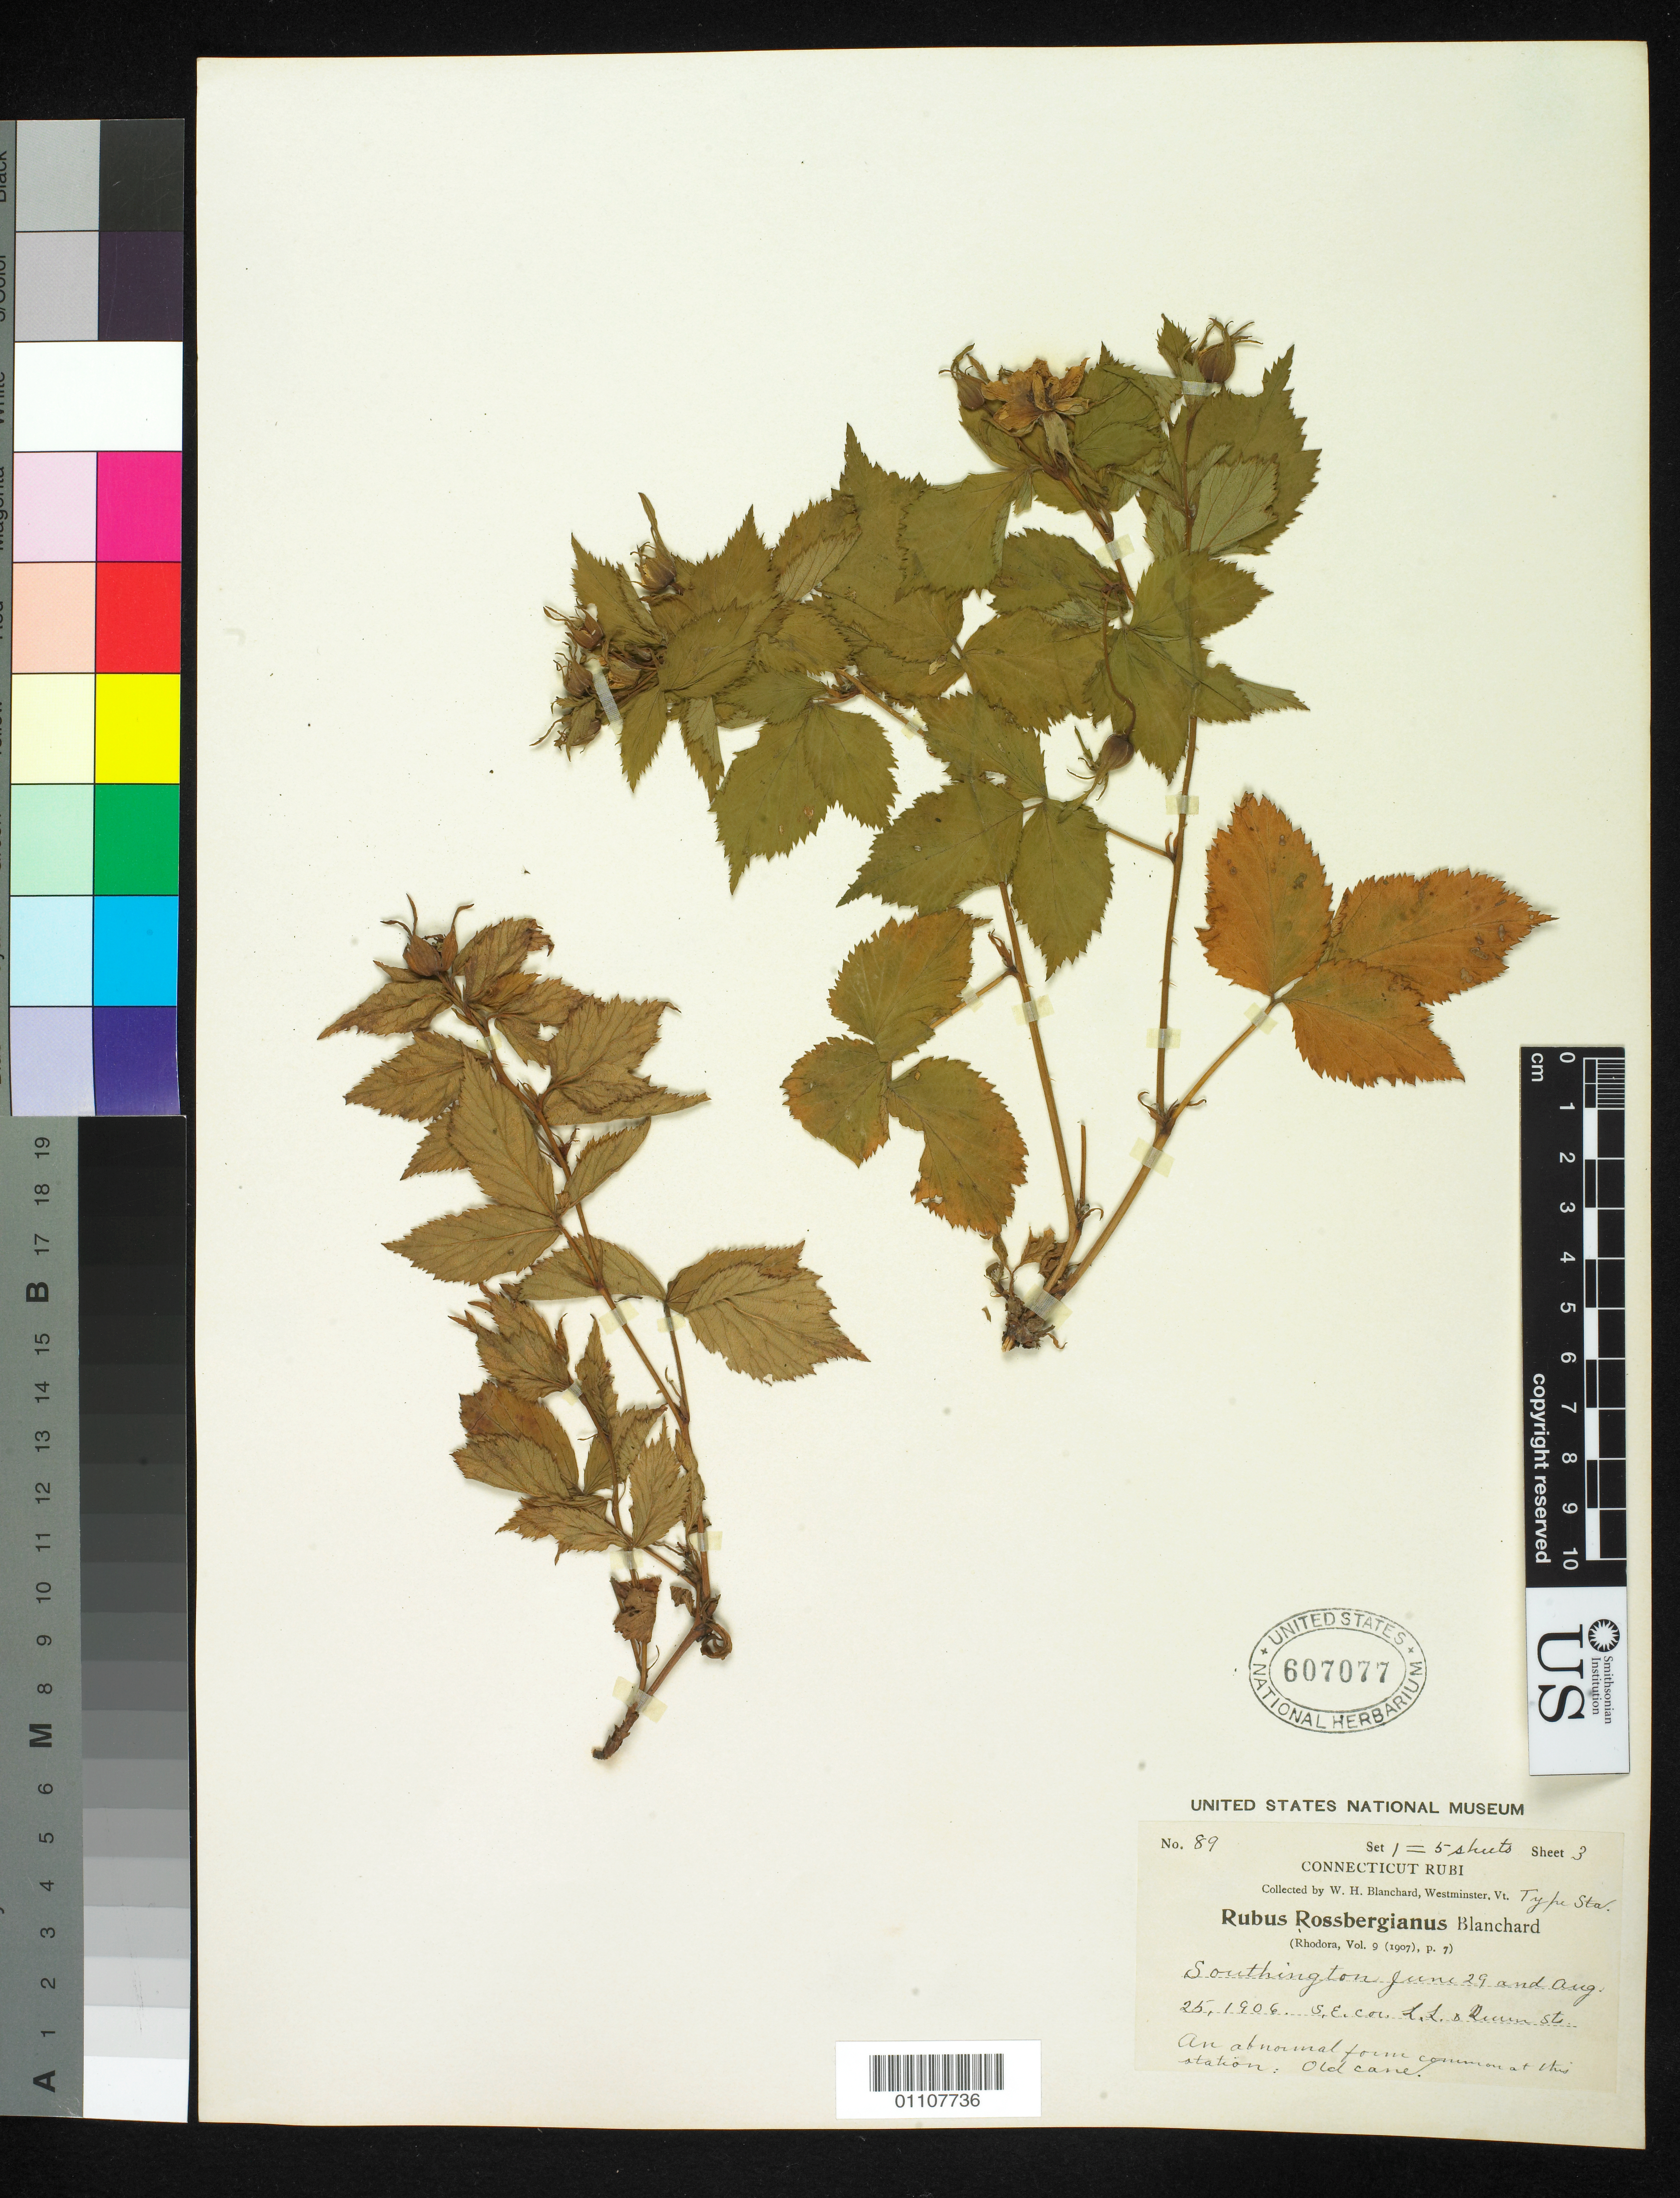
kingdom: Plantae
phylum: Tracheophyta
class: Magnoliopsida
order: Rosales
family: Rosaceae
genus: Rubus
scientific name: Rubus rossbergianus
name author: Blanch.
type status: Syntype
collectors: W. H. Blanchard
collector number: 89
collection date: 1906-06-29,1906-08-25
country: United States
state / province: Connecticut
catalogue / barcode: US 607077